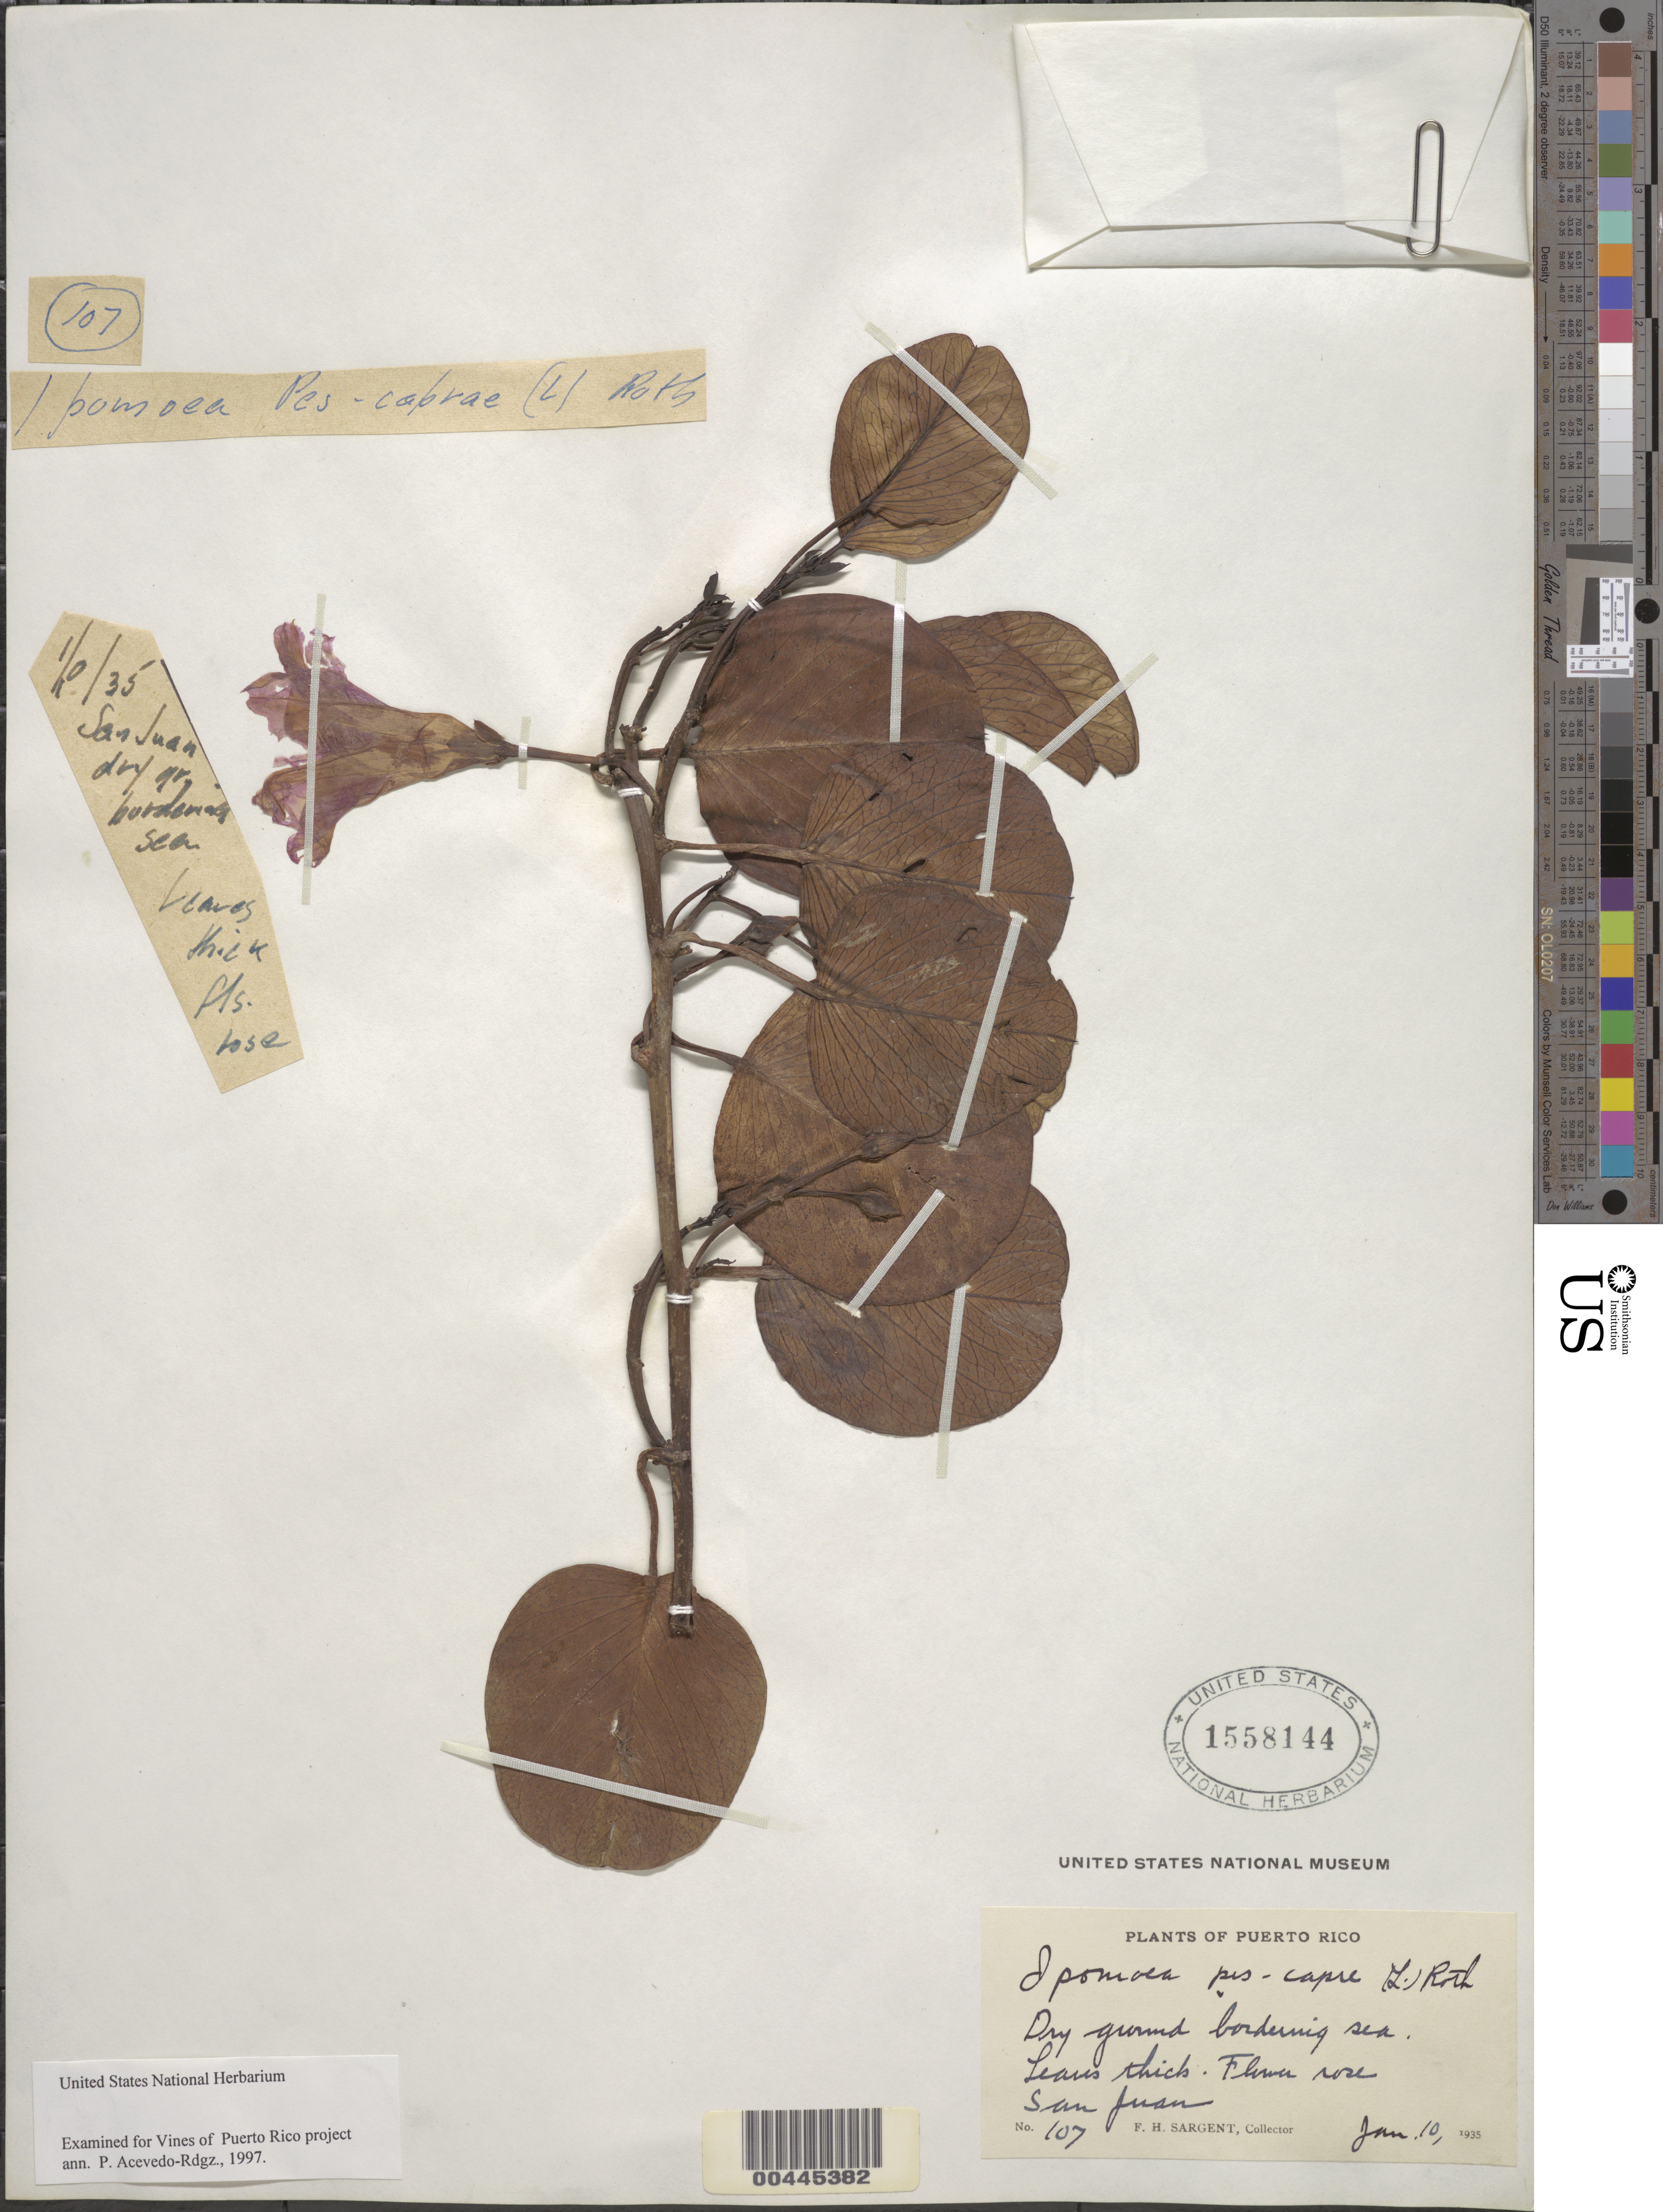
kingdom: Plantae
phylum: Tracheophyta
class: Magnoliopsida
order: Solanales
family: Convolvulaceae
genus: Ipomoea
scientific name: Ipomoea pes-caprae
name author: (L.) R. Br.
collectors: F. H. Sargent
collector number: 107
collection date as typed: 10 Jan 1935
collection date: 1935-01-10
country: Puerto Rico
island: Greater Antilles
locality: San Juan. Dry ground bordering sea.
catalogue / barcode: US 1558144